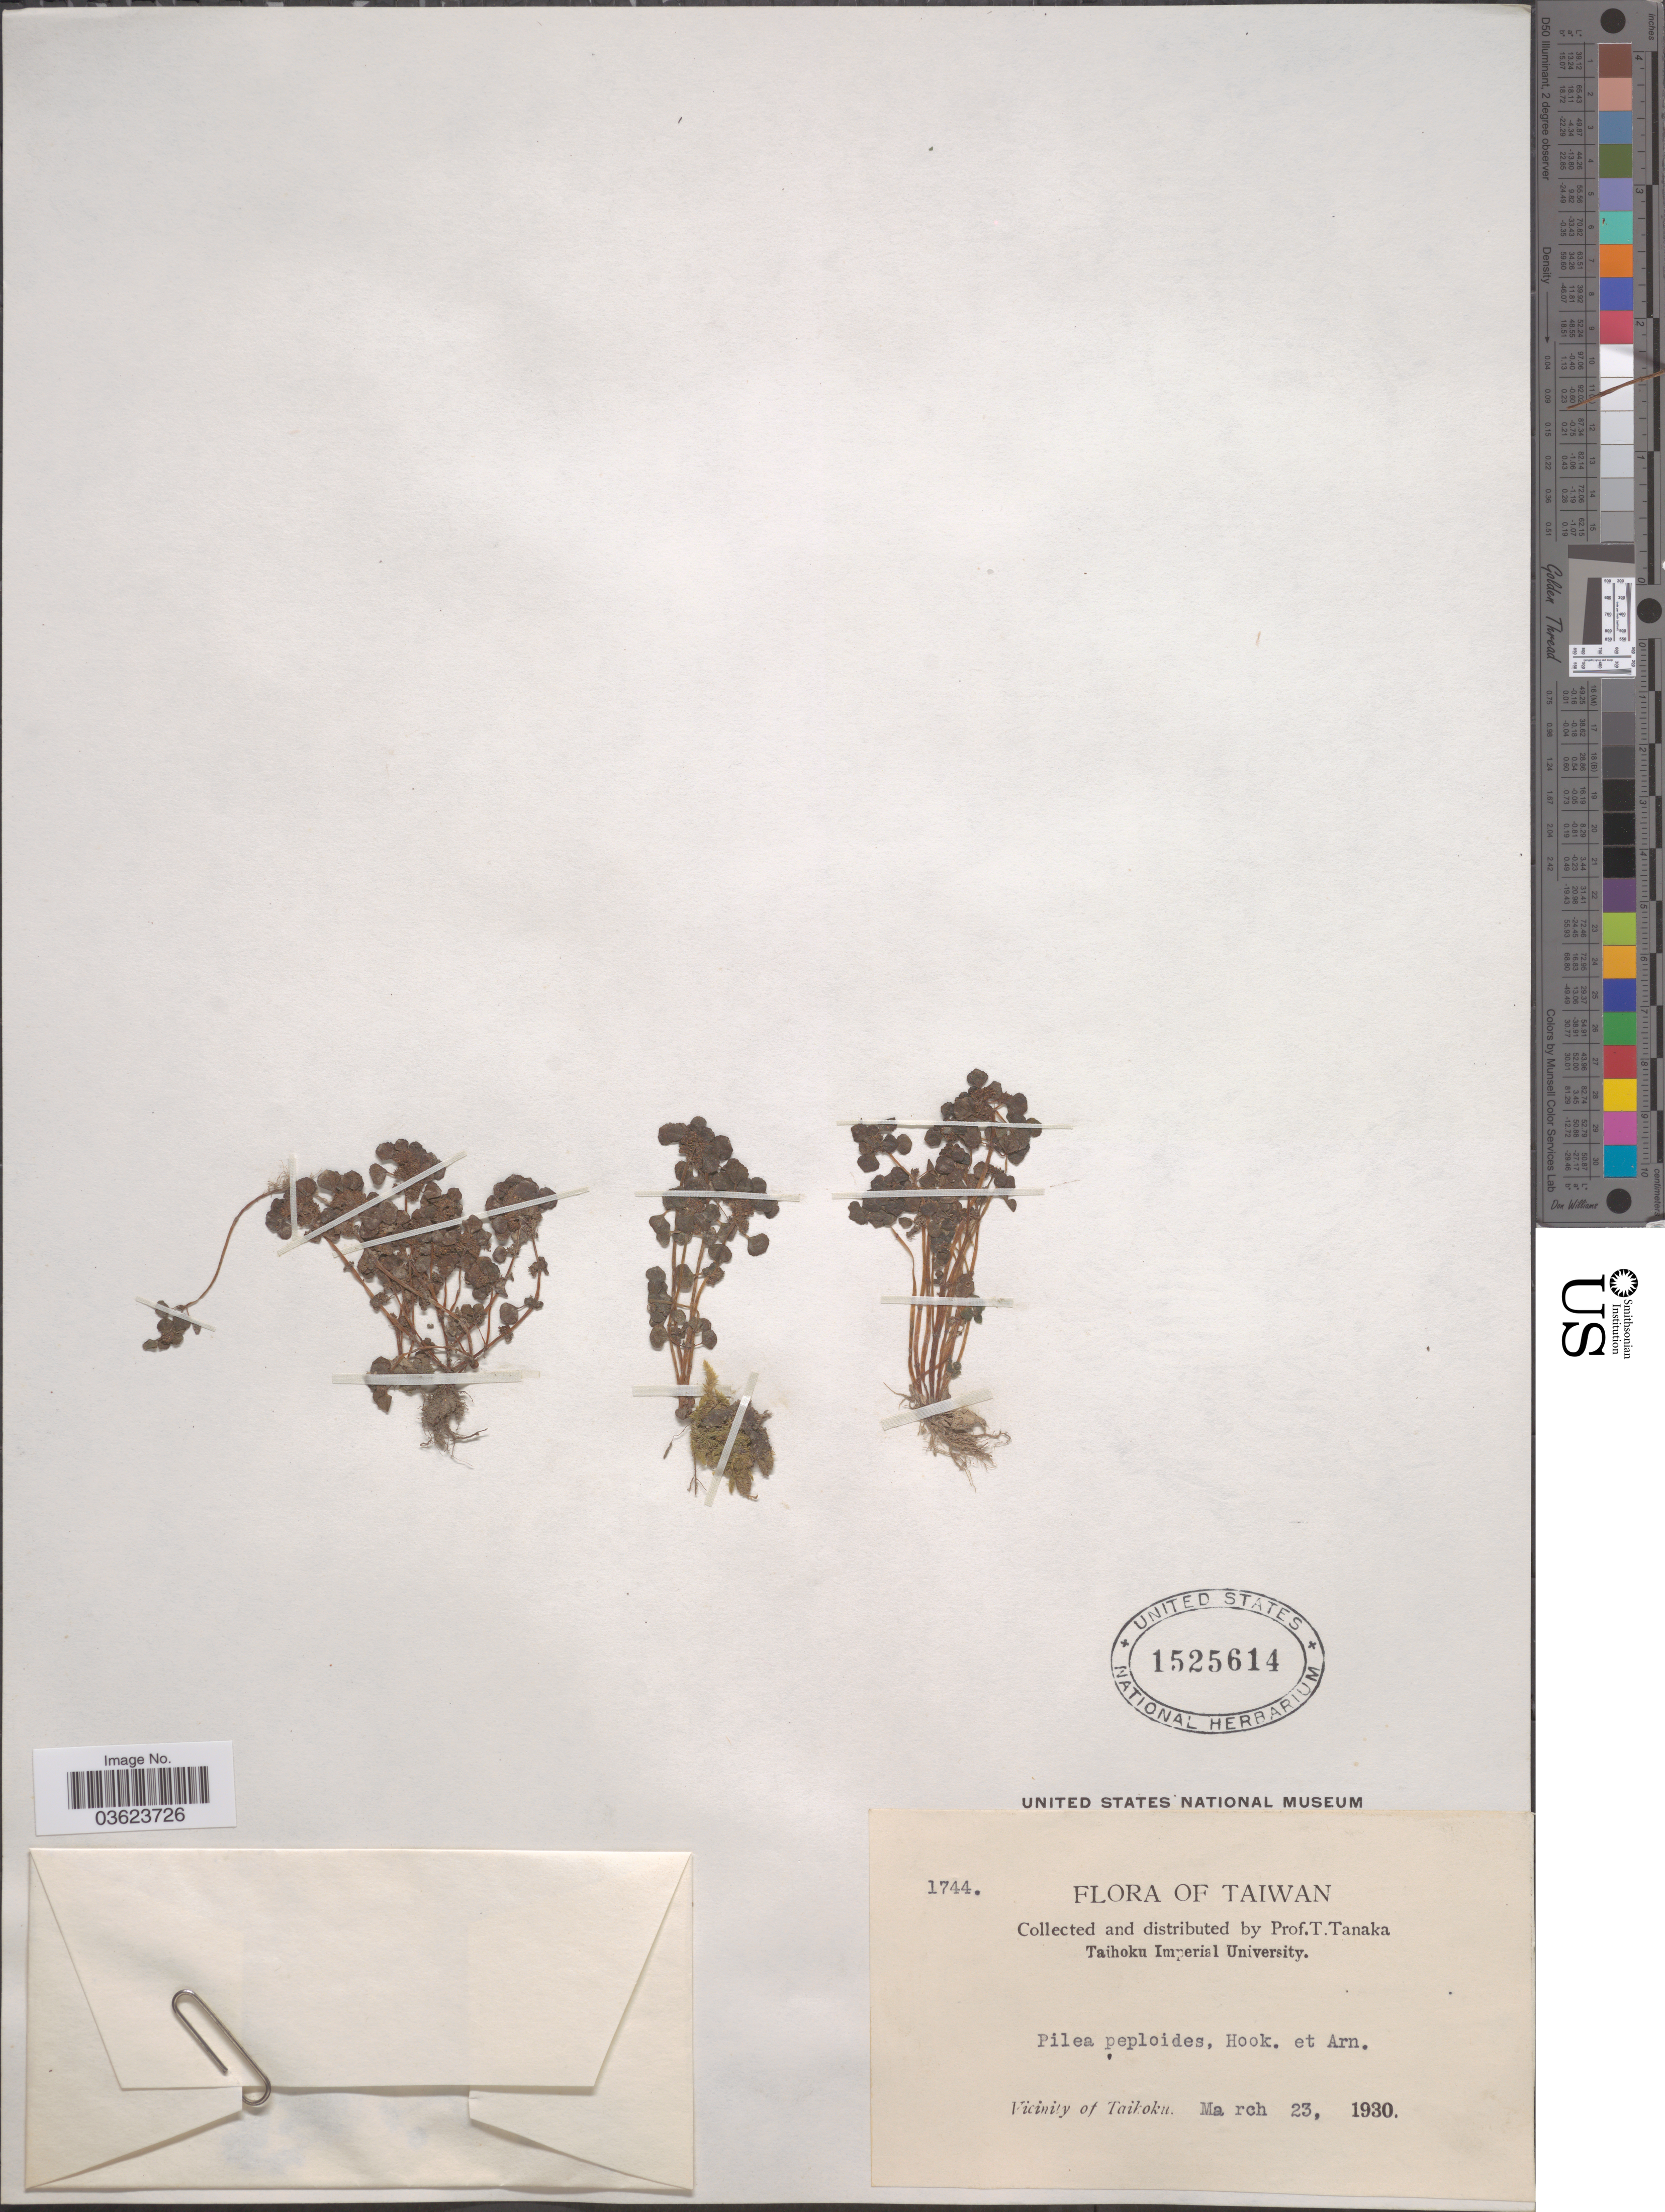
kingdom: Plantae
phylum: Tracheophyta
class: Magnoliopsida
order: Rosales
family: Urticaceae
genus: Pilea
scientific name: Pilea peploides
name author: (Gaudich.) Hook. & Arn.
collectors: T. Tanaka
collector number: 1744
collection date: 1930-03-23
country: Taiwan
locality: Vicinity of Taihoku.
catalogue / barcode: US 1525614